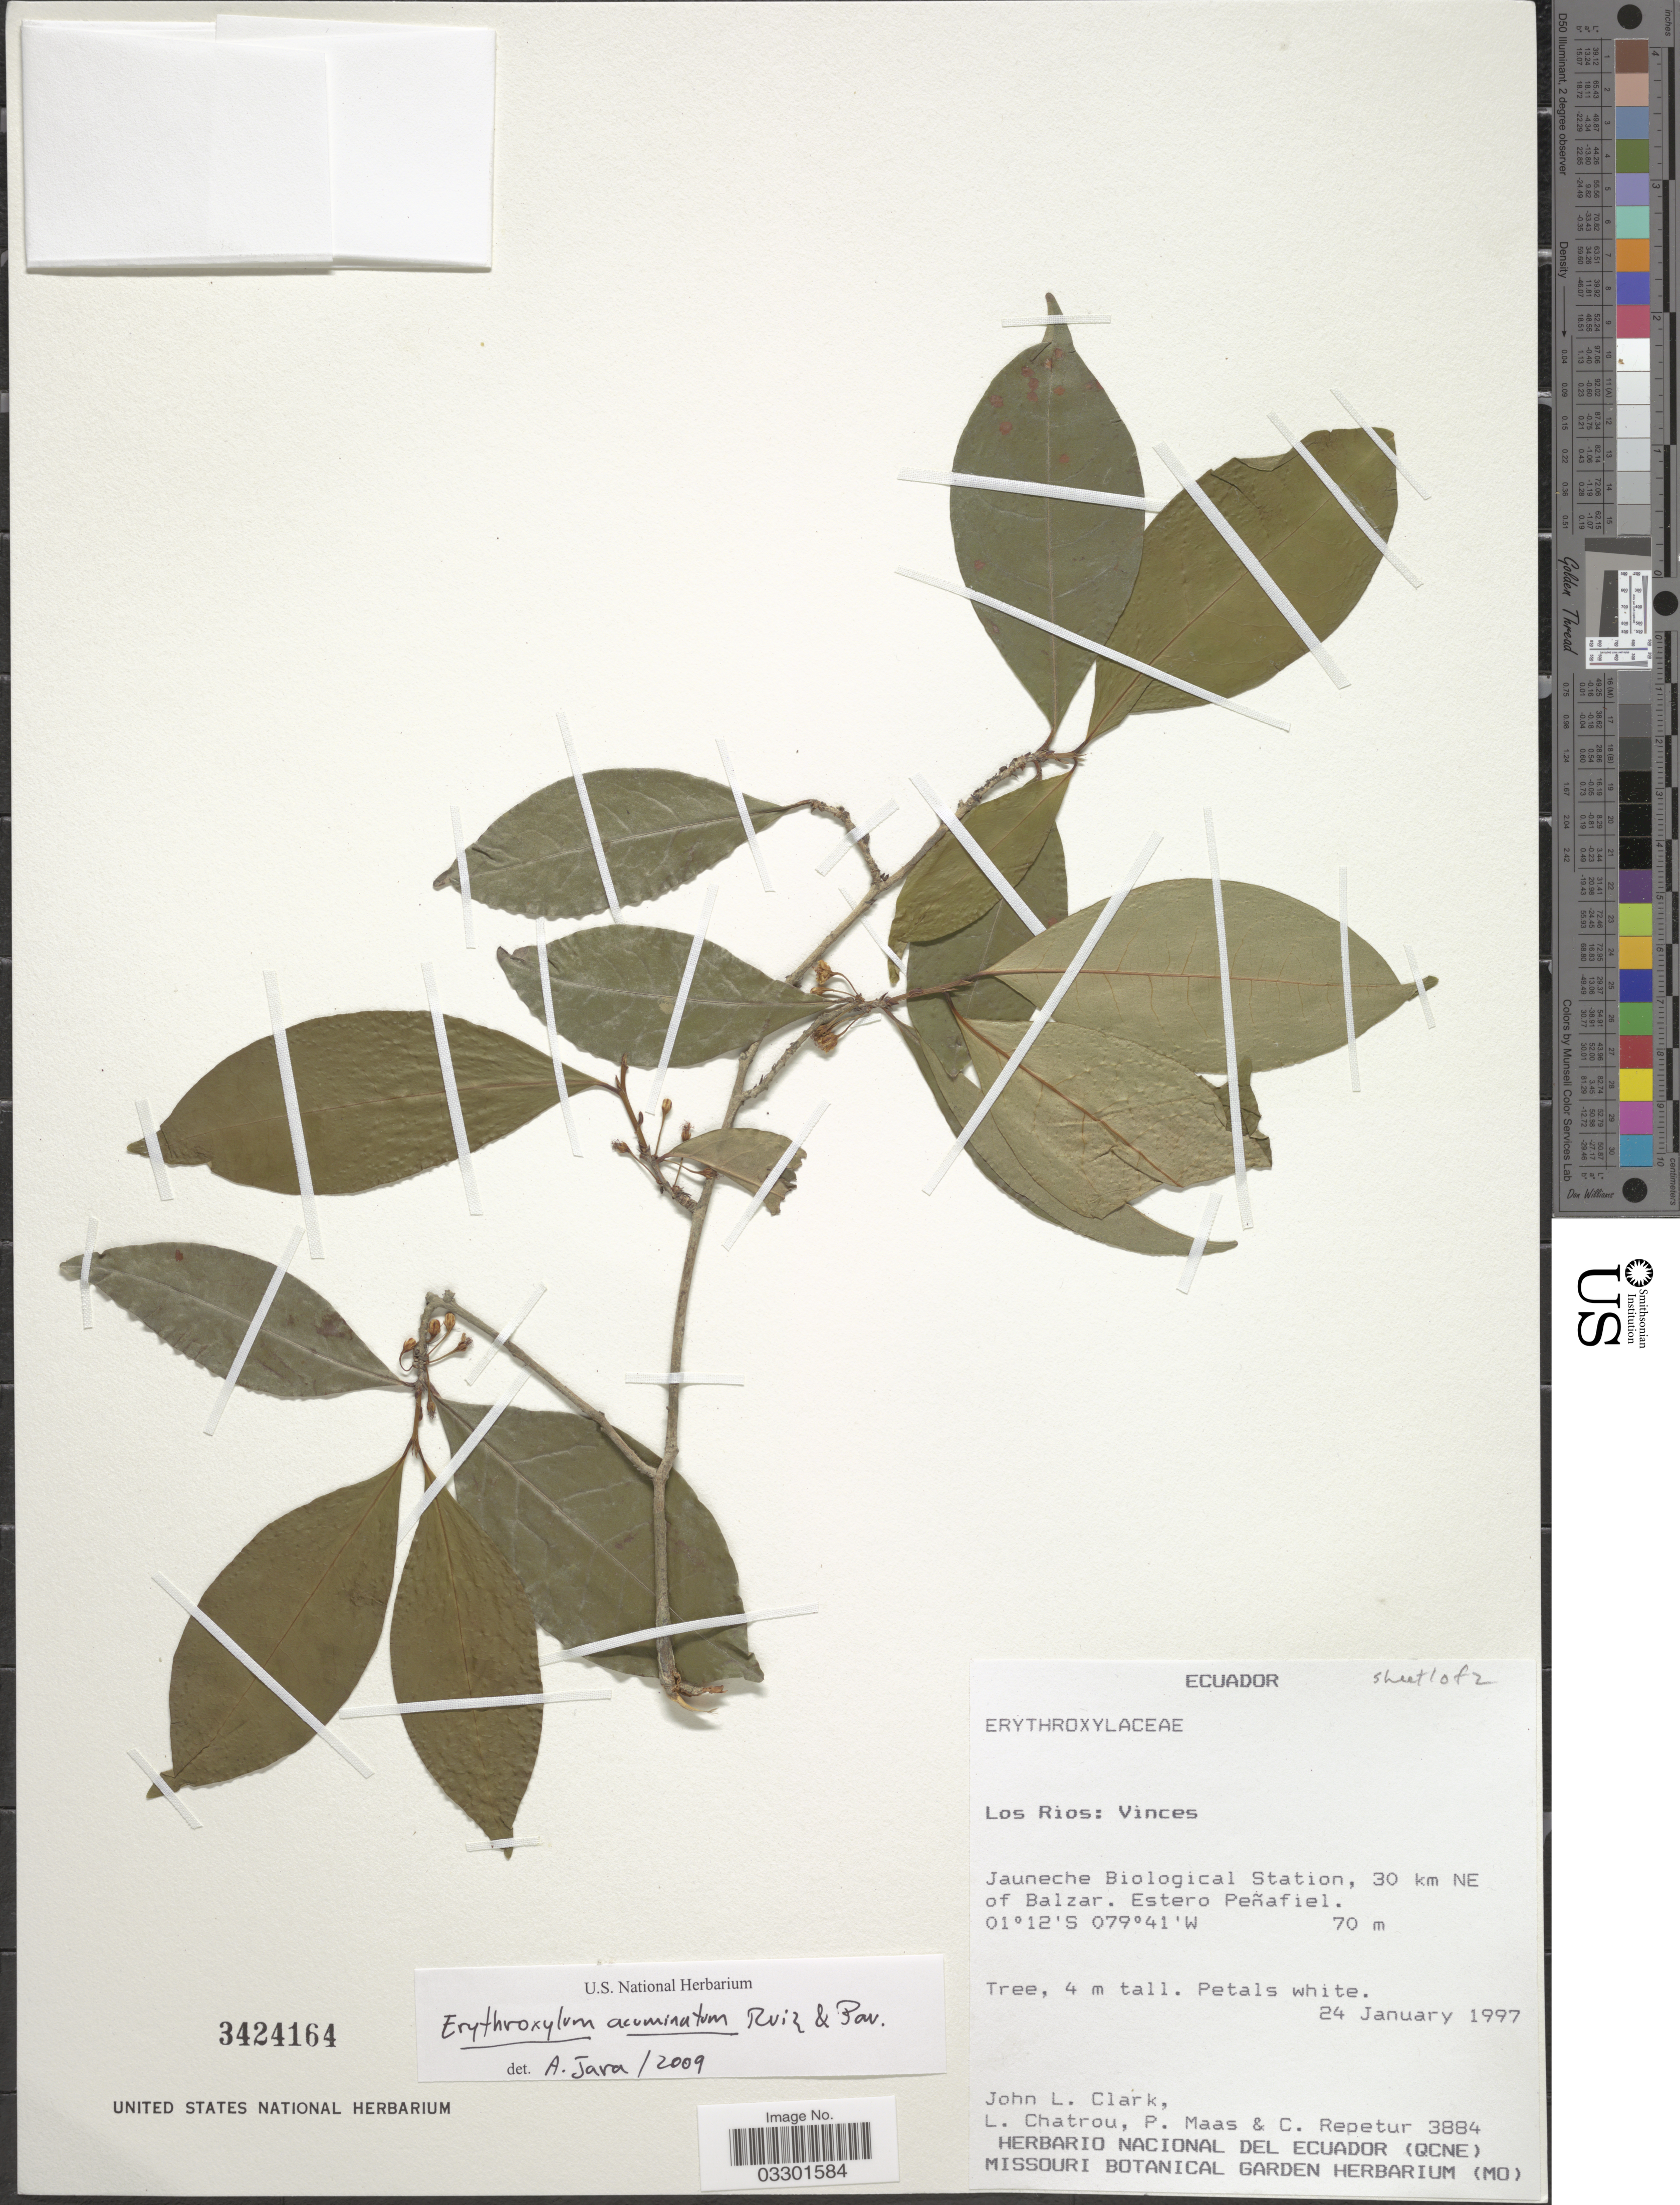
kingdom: Plantae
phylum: Tracheophyta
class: Magnoliopsida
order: Malpighiales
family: Erythroxylaceae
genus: Erythroxylum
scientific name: Erythroxylum acuminatum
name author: Ruiz & Pav.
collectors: J. L. Clark, L. W. Chatrou, P. Maas & C. Repetur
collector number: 3884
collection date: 1997-01-24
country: Ecuador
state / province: Los Ríos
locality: Vinces. Jauneche Biological Station, 30 km NE of Balzar. Estero Peñafiel.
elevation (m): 70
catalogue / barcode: US 3424164